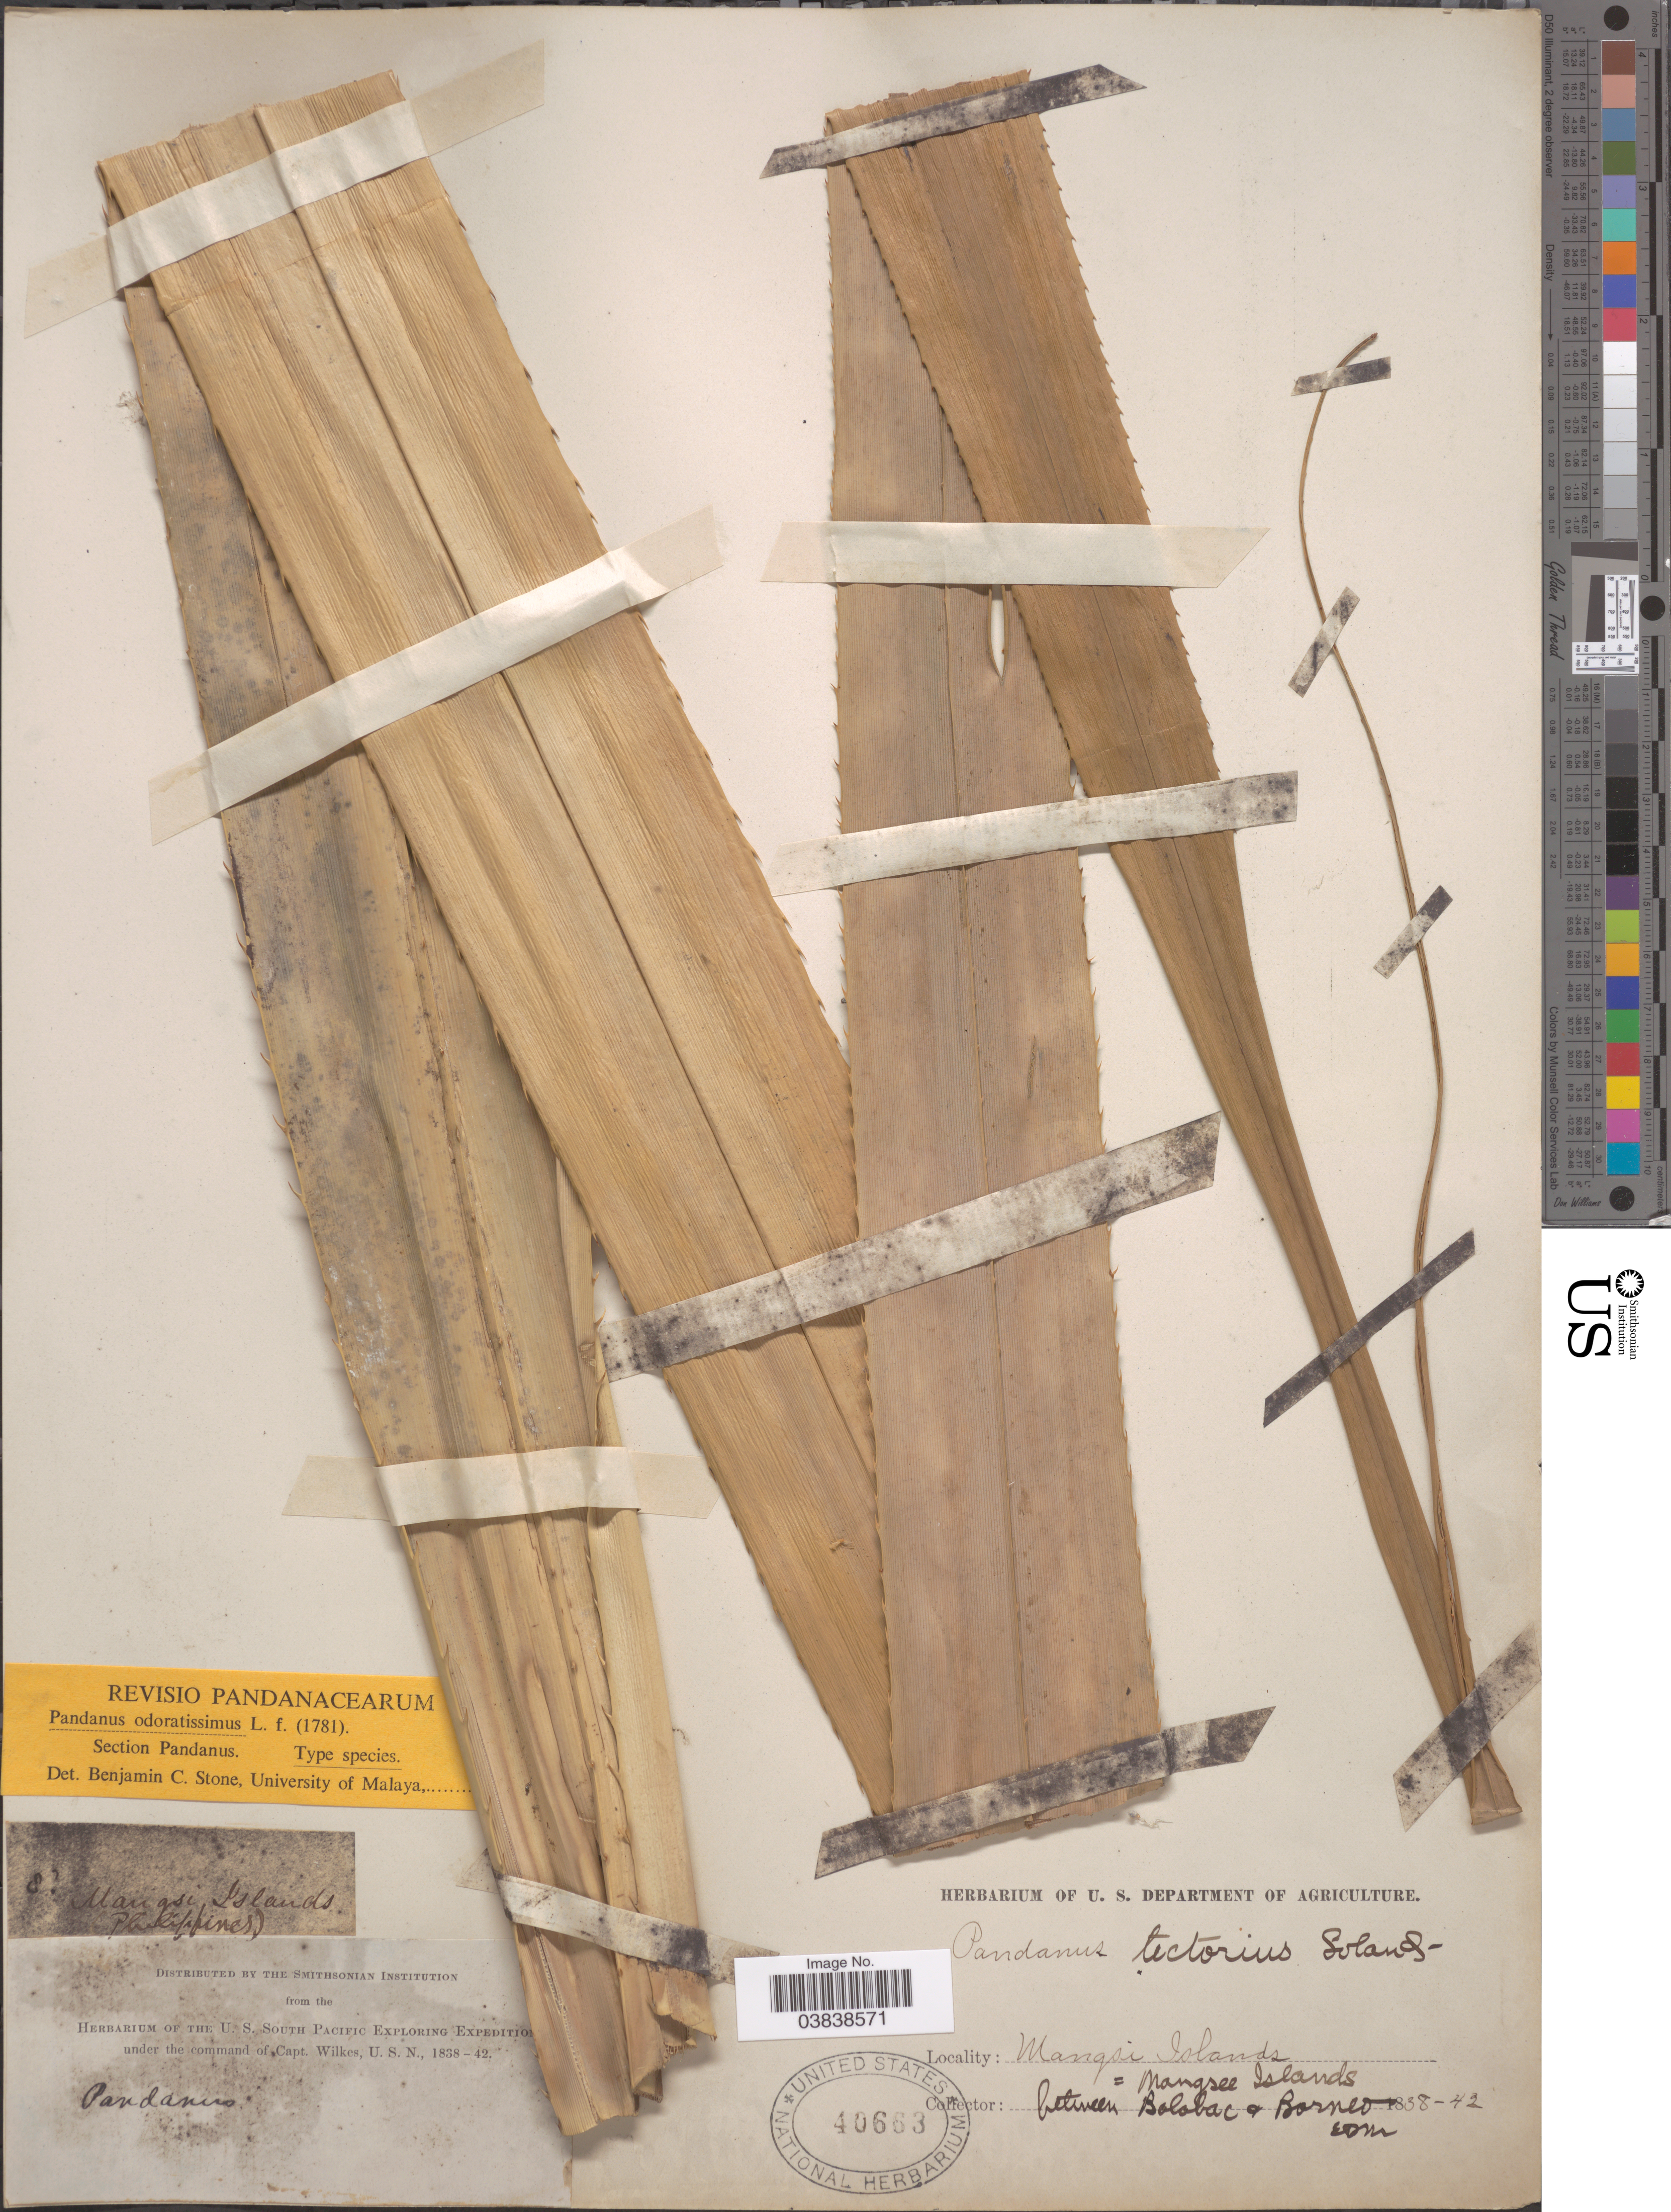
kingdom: Plantae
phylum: Tracheophyta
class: Liliopsida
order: Pandanales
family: Pandanaceae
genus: Pandanus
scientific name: Pandanus odoratissimus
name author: L. f.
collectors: Wilkes Explor. Exped.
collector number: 8 ?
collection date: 1838/1842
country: Philippines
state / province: Mimaropa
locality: Mangsi Islands = Mangsee Islands between Balabac & Borneo [illegible text].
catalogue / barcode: US 40663